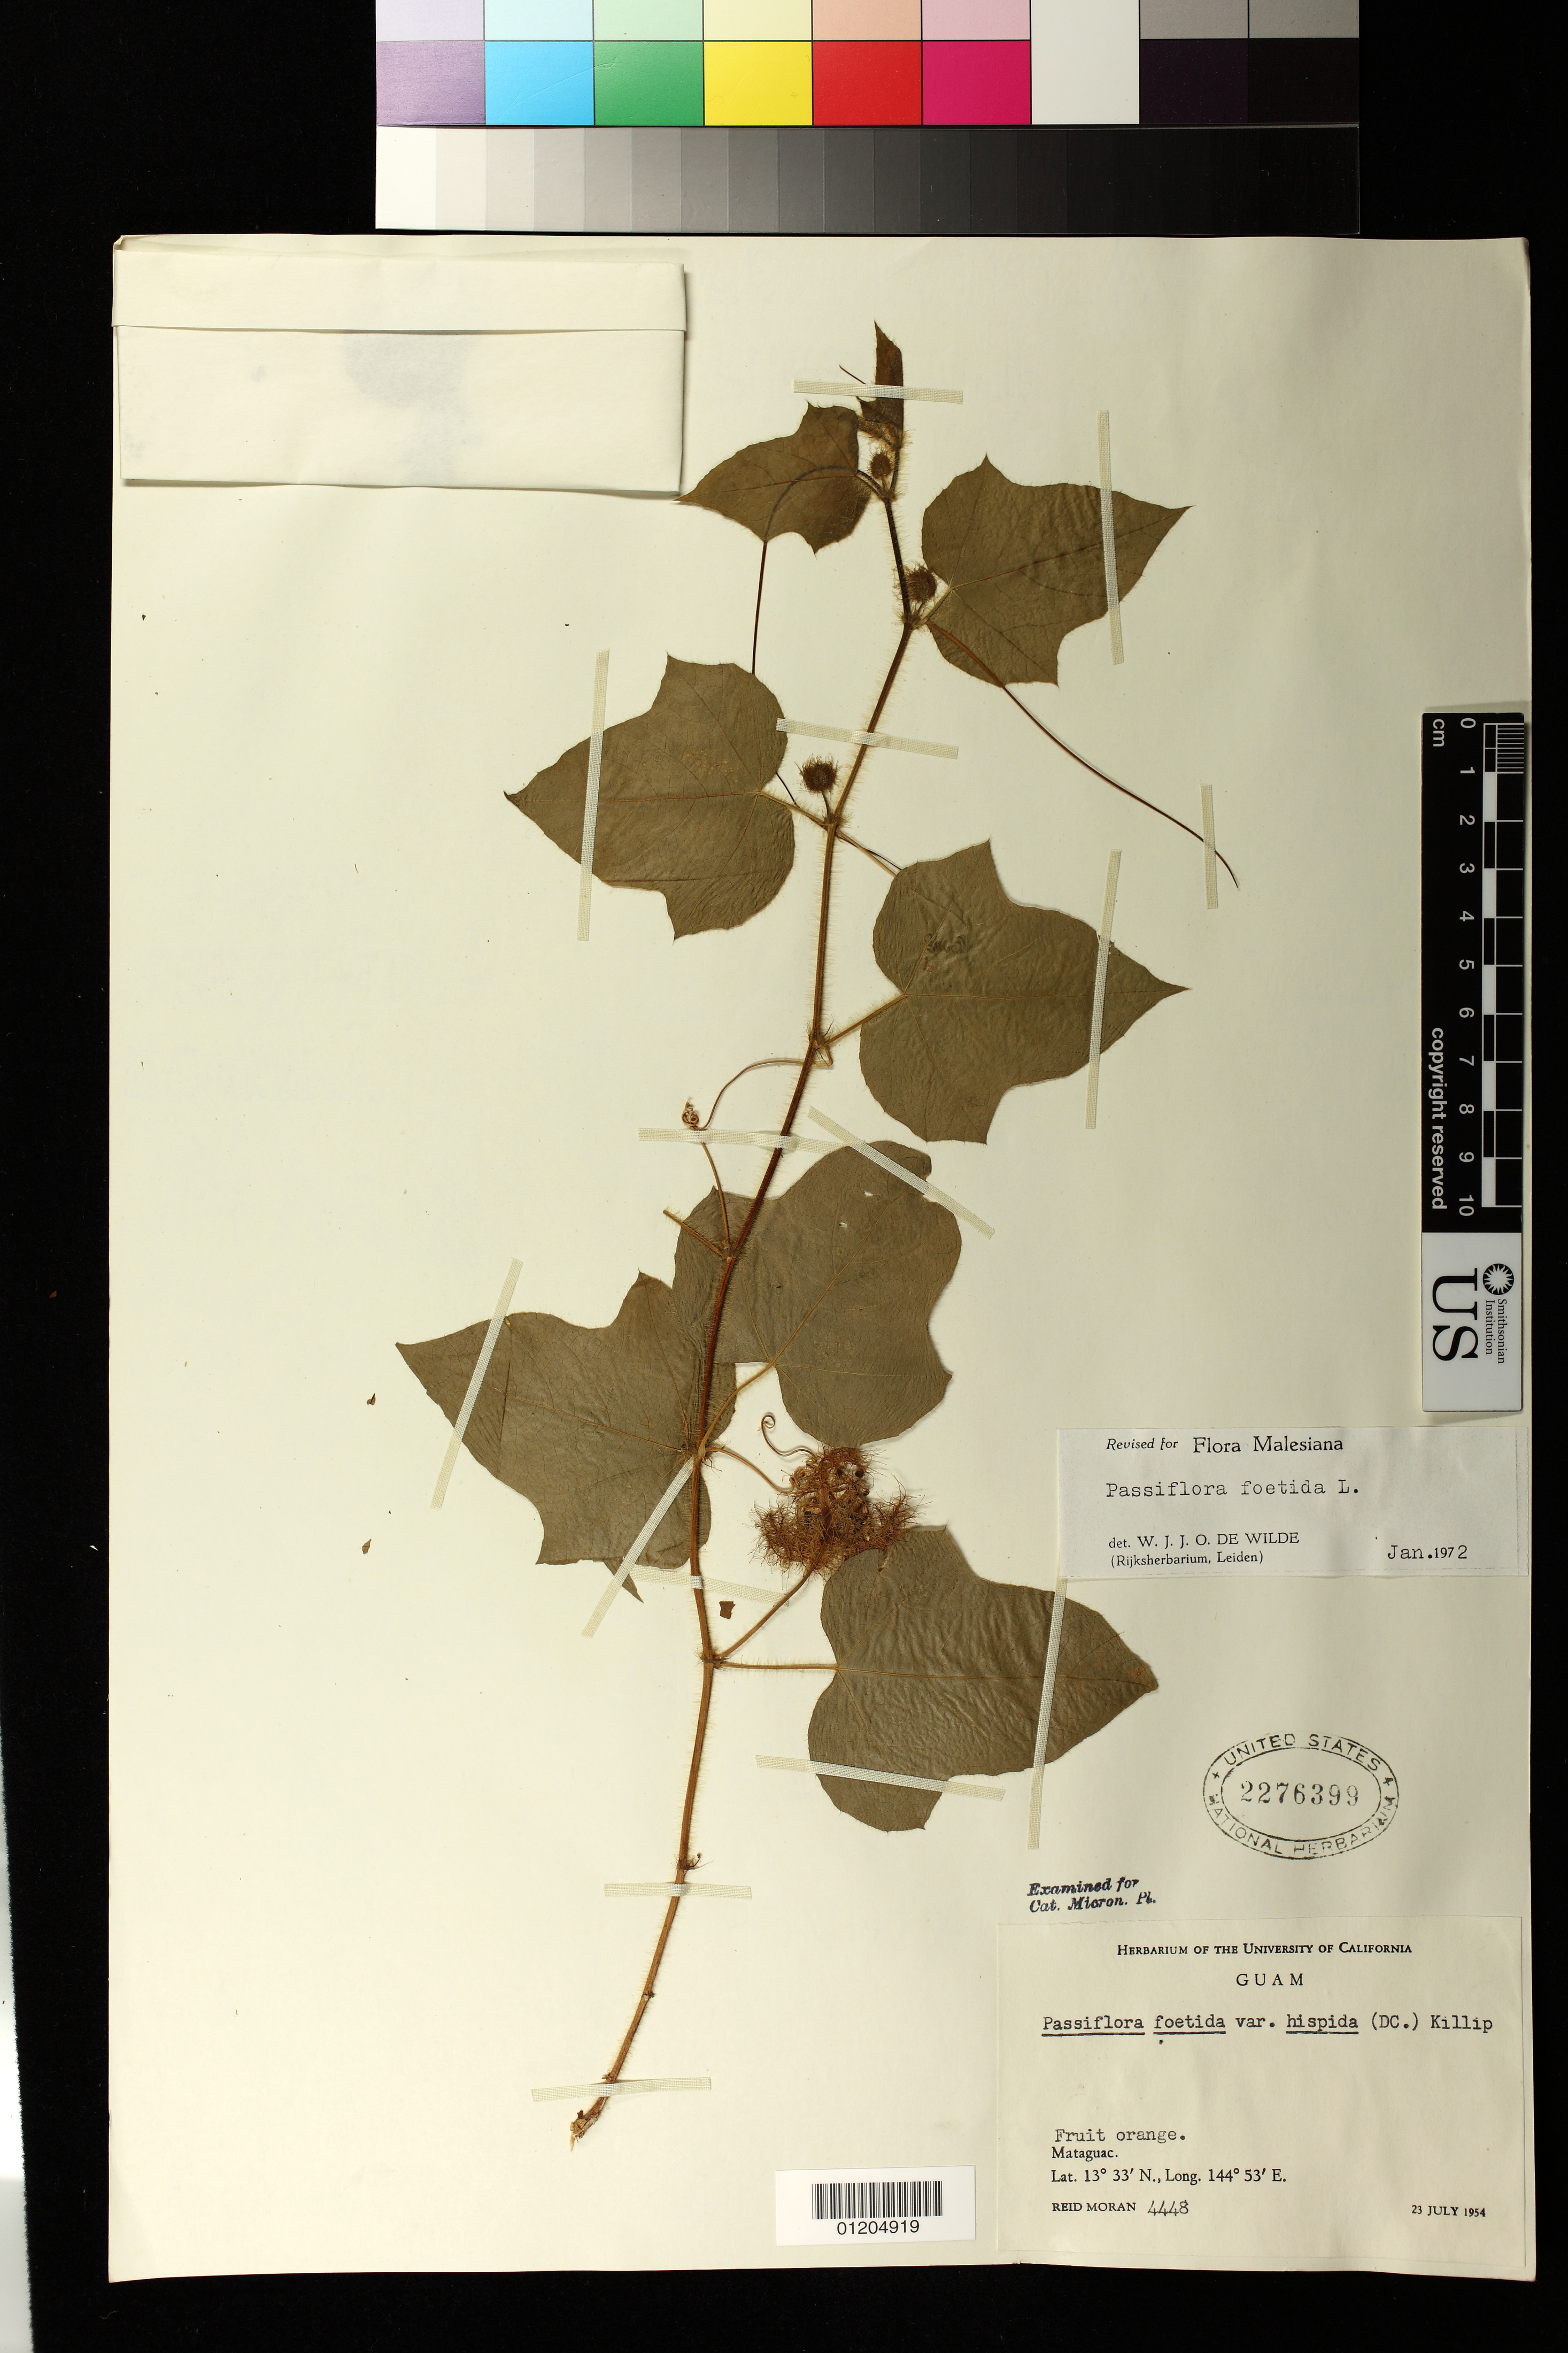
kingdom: Plantae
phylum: Tracheophyta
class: Magnoliopsida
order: Malpighiales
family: Passifloraceae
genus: Passiflora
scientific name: Passiflora foetida var. hispida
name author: (DC. ex Triana & Planch.) Killip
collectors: R. V. Moran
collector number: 4448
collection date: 1954-07-23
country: Guam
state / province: Yigo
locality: Mataguac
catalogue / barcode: US 2276399